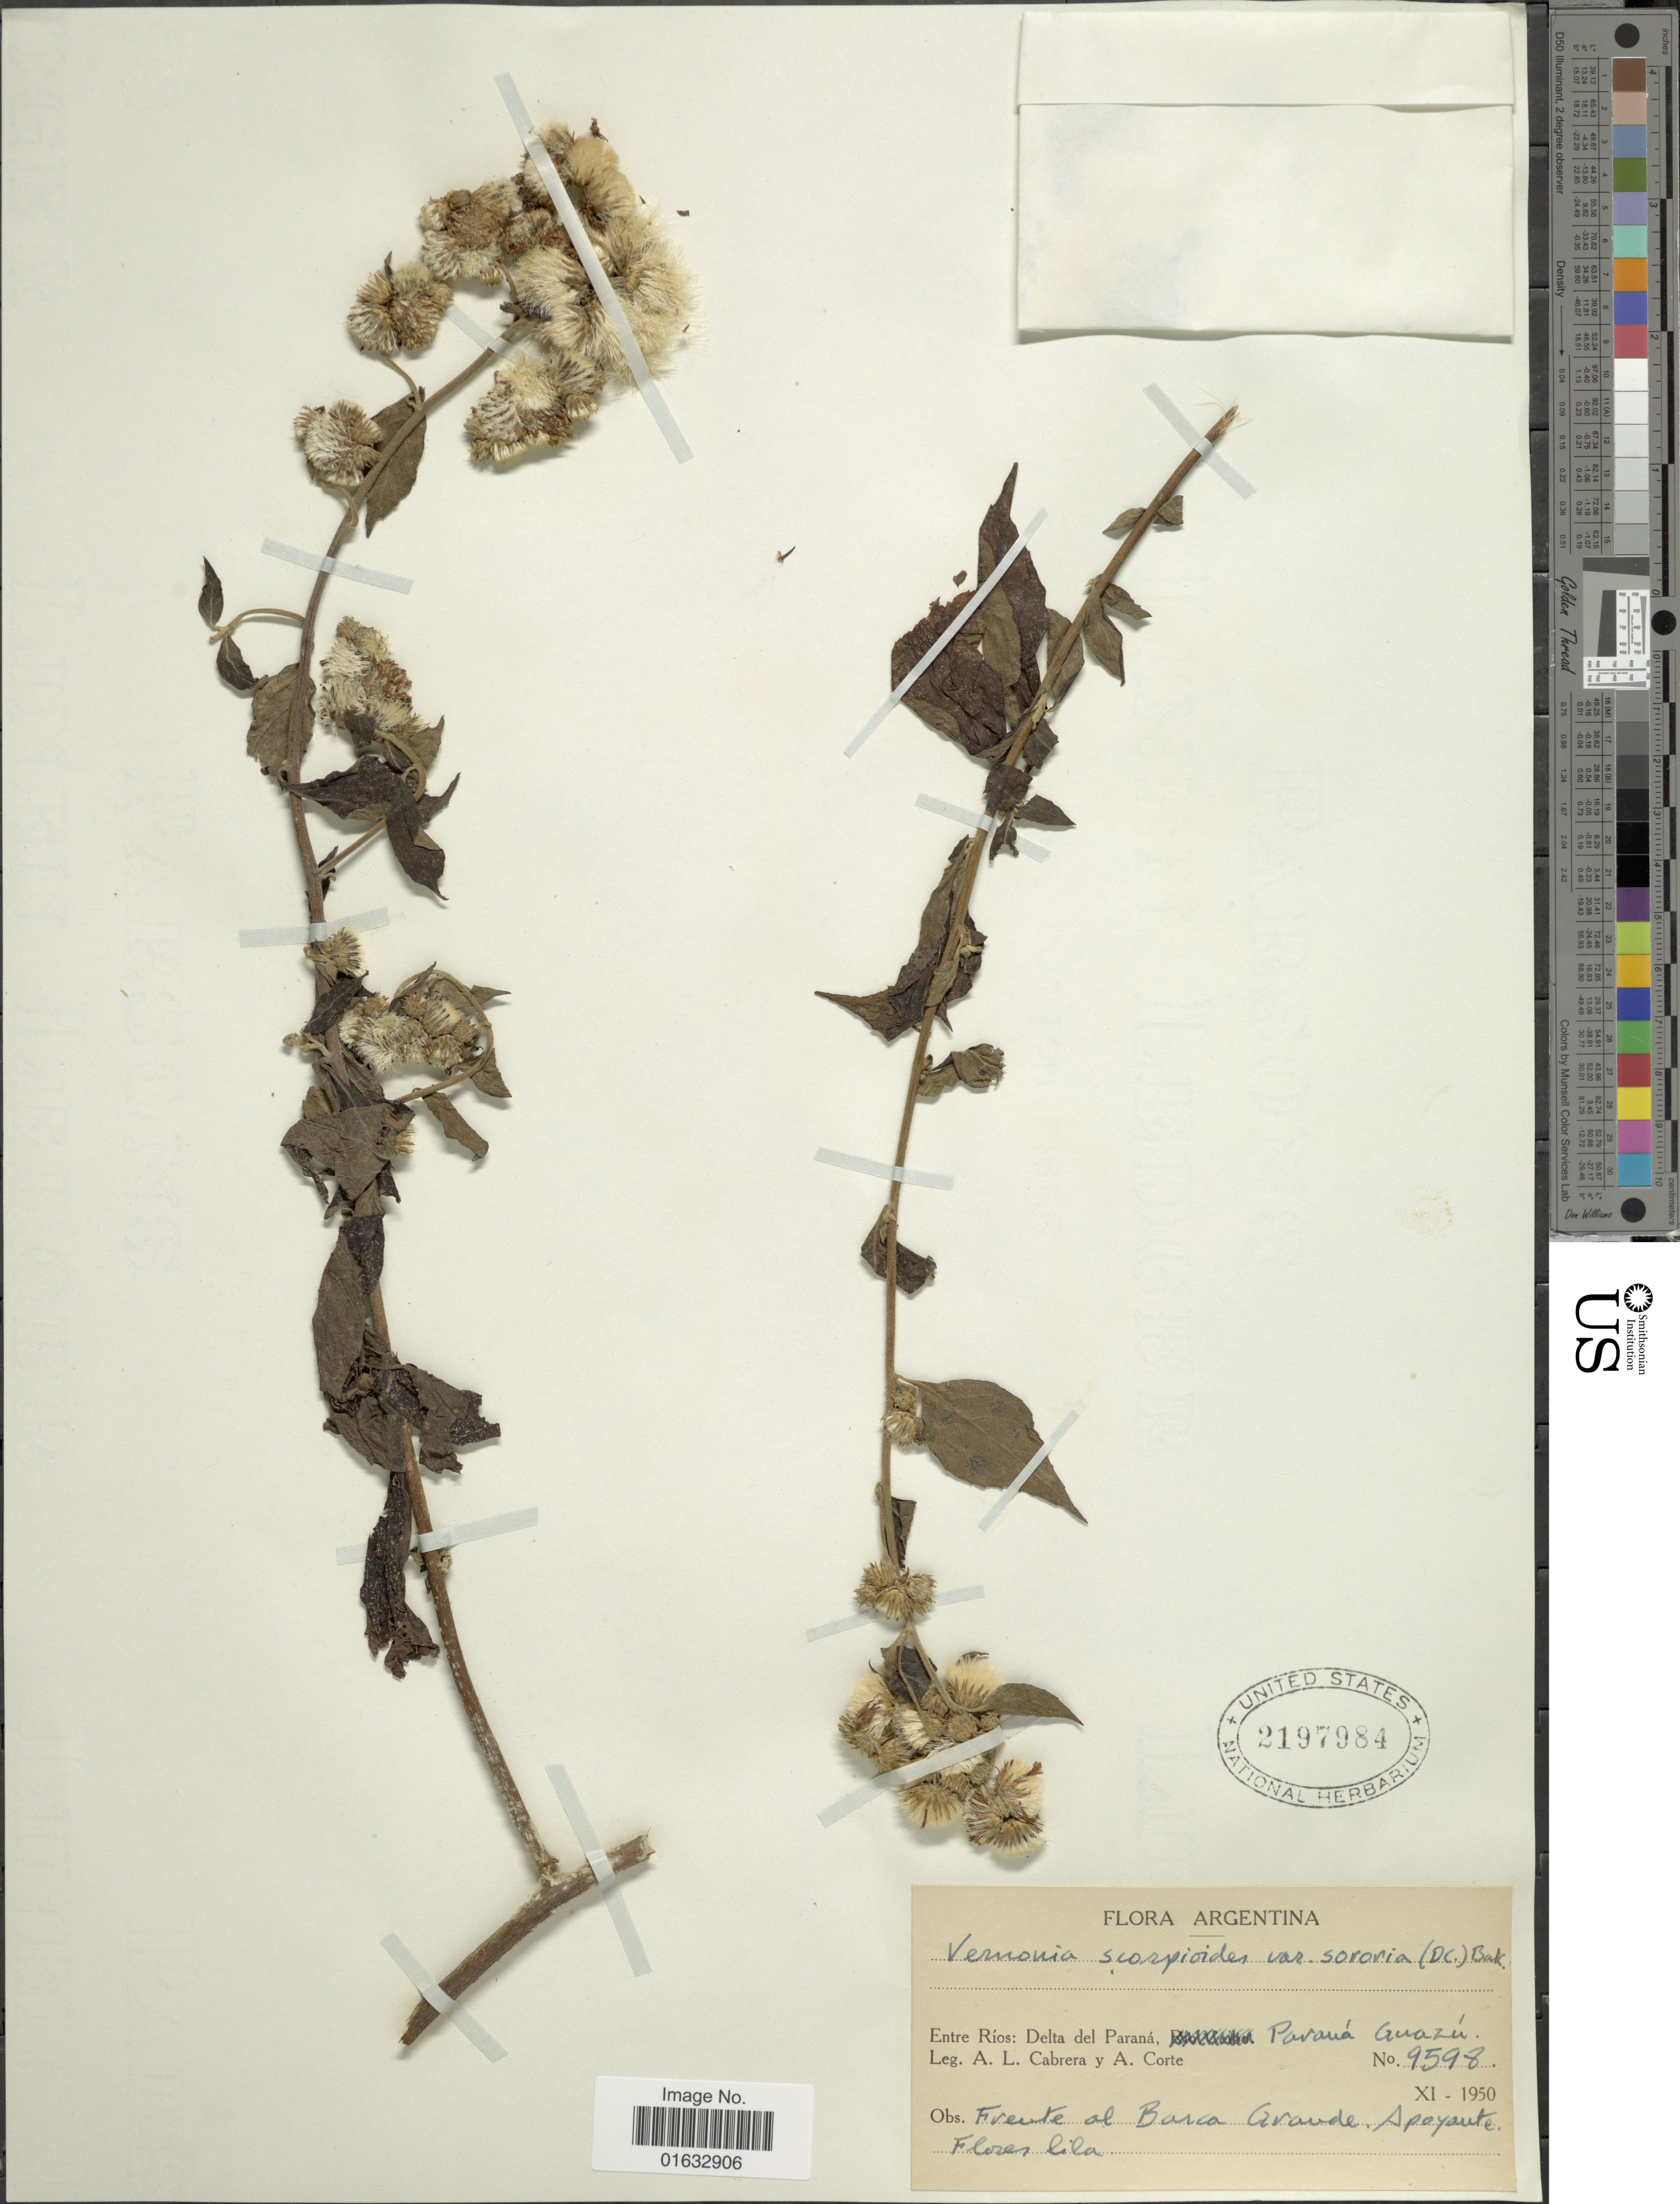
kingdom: Plantae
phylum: Tracheophyta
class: Magnoliopsida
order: Asterales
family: Asteraceae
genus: Cyrtocymura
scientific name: Cyrtocymura scorpioides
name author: (Lam.) H. Rob.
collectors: A. L. Cabrera & A. Corte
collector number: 9598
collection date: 1950-11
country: Argentina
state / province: Entre Rios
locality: Delta del Parana. Parana Guazu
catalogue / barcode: US 2197984